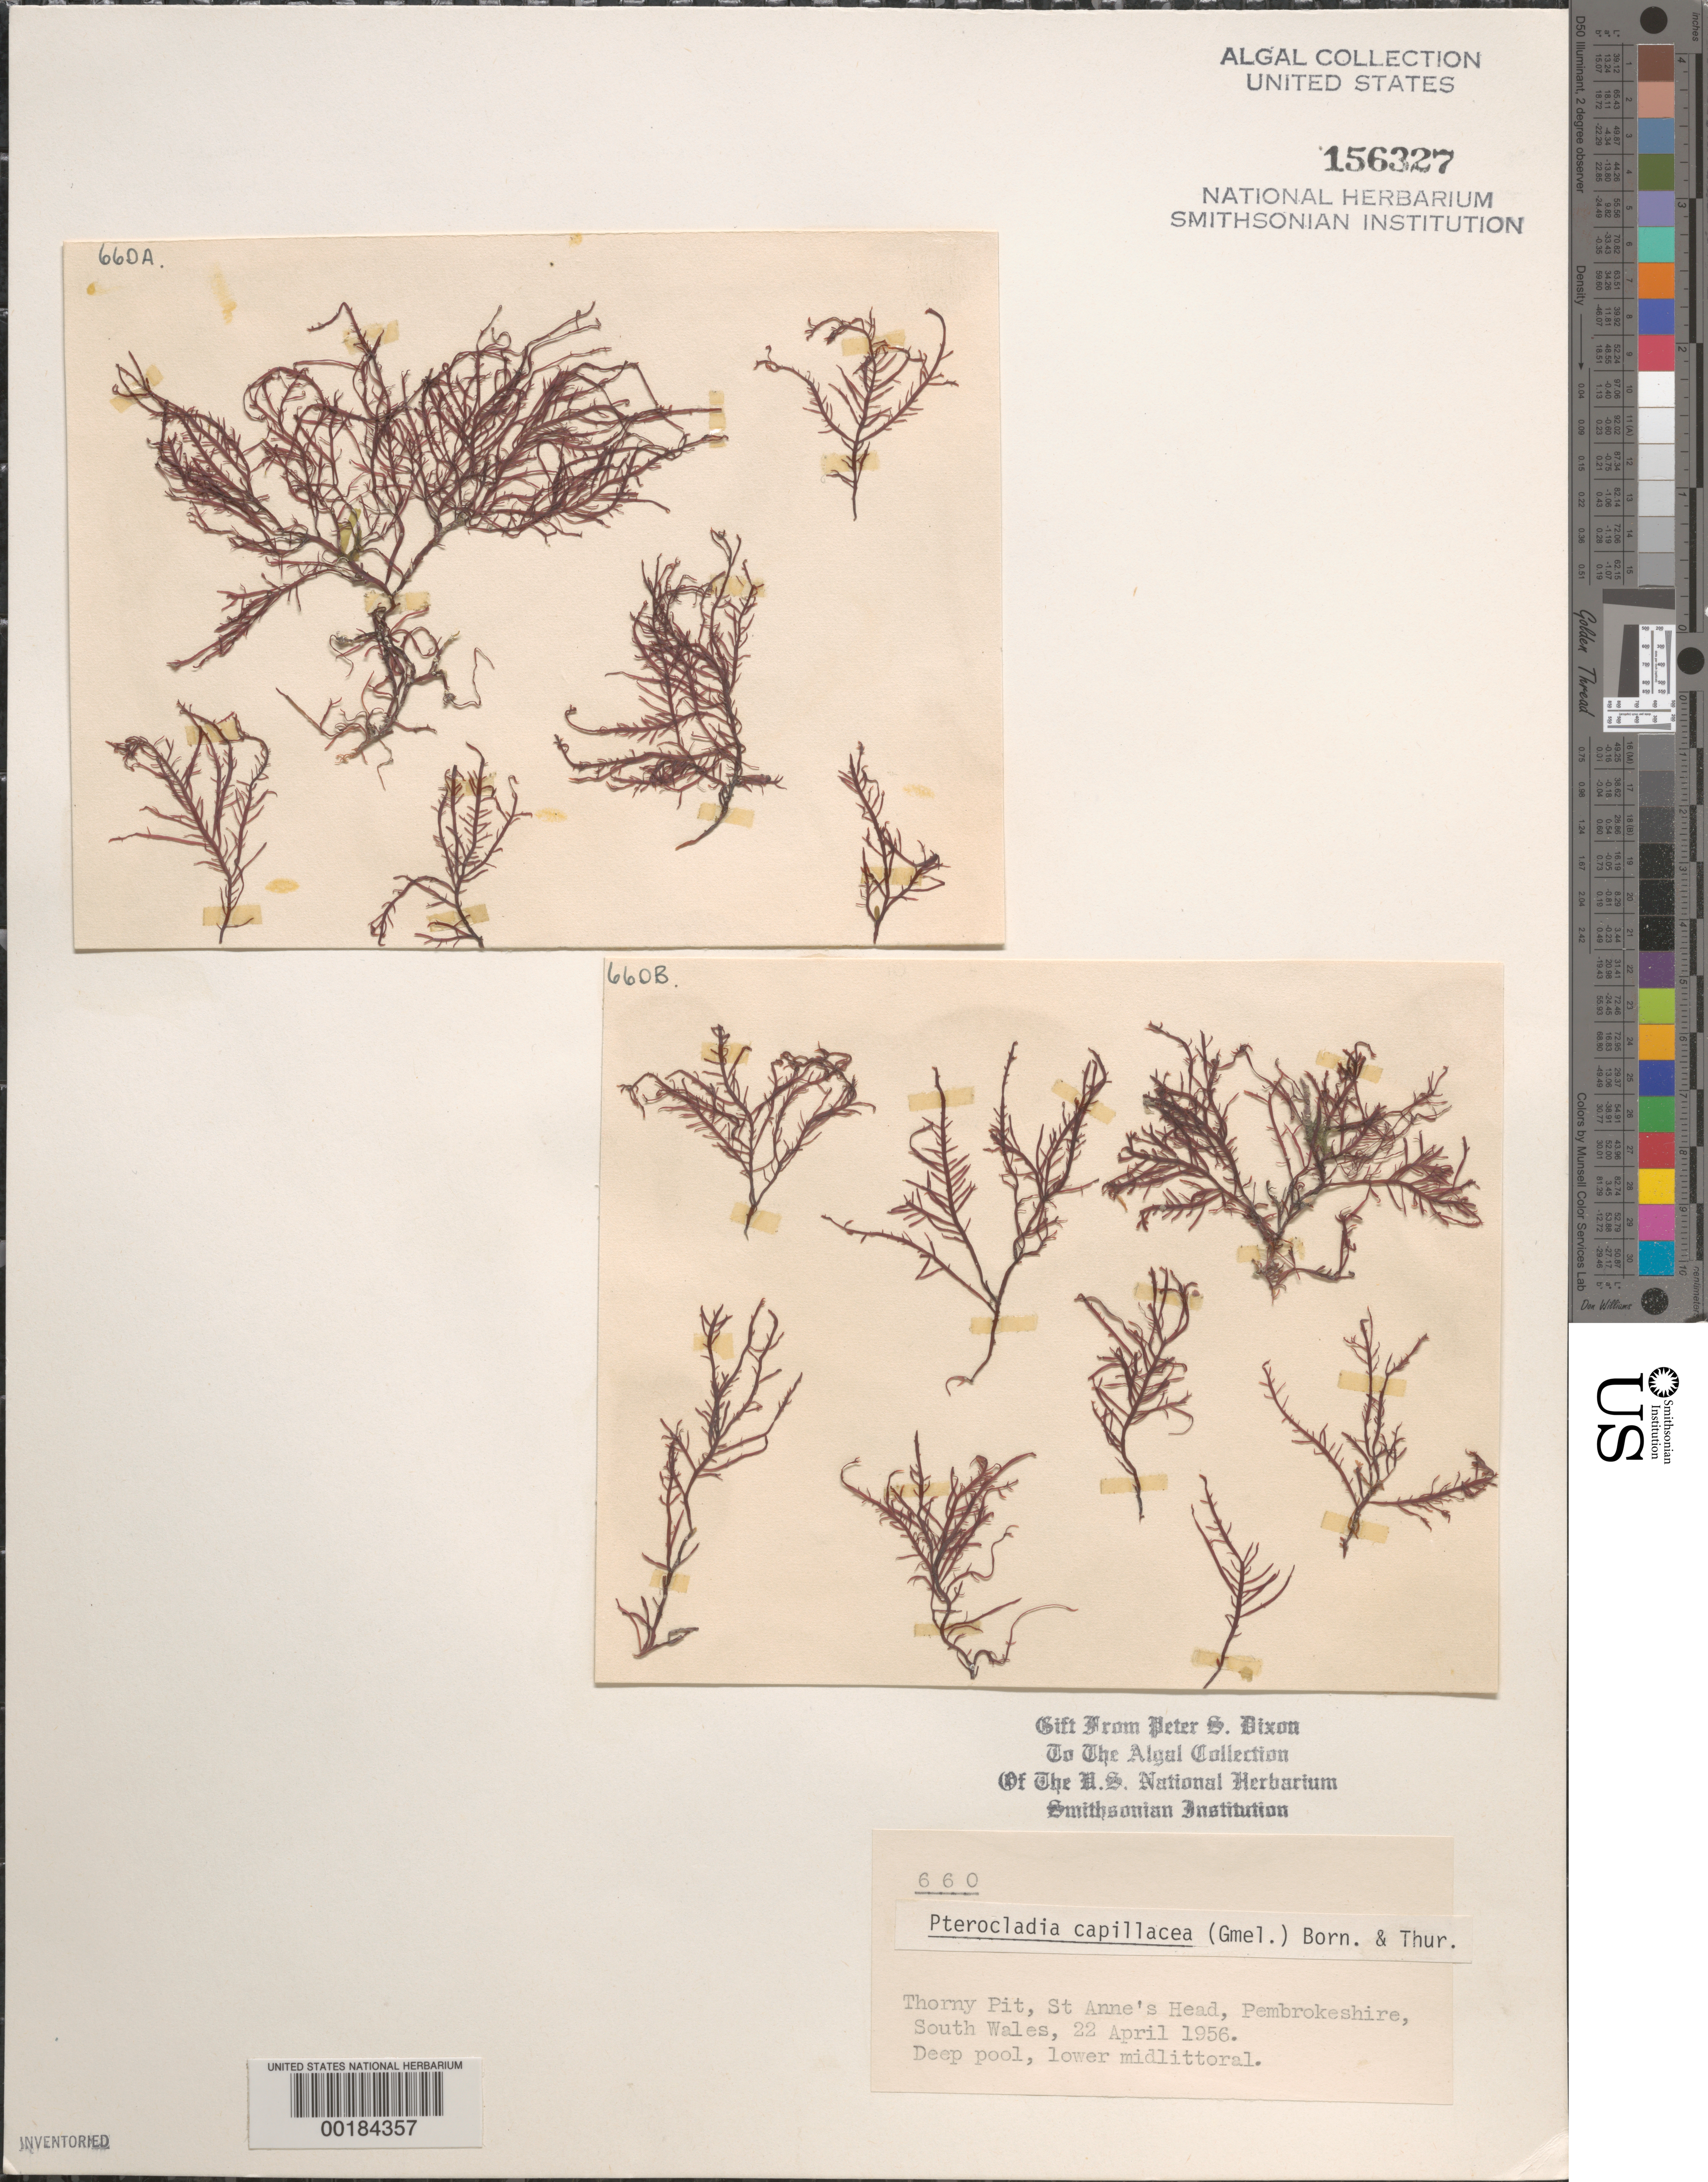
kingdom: Plantae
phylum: Rhodophyta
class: Florideophyceae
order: Gelidiales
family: Pterocladiaceae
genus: Pterocladiella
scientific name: Pterocladiella capillacea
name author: (S.G. Gmel.) Santelices & Hommers.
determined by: Algae name updating Project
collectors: P. S. Dixon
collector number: PSD 660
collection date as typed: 22 Apr 1956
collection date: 1956-04-22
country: United Kingdom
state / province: Wales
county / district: Dyfed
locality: Thorny Pit, St. Anne's Head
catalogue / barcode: US 156327